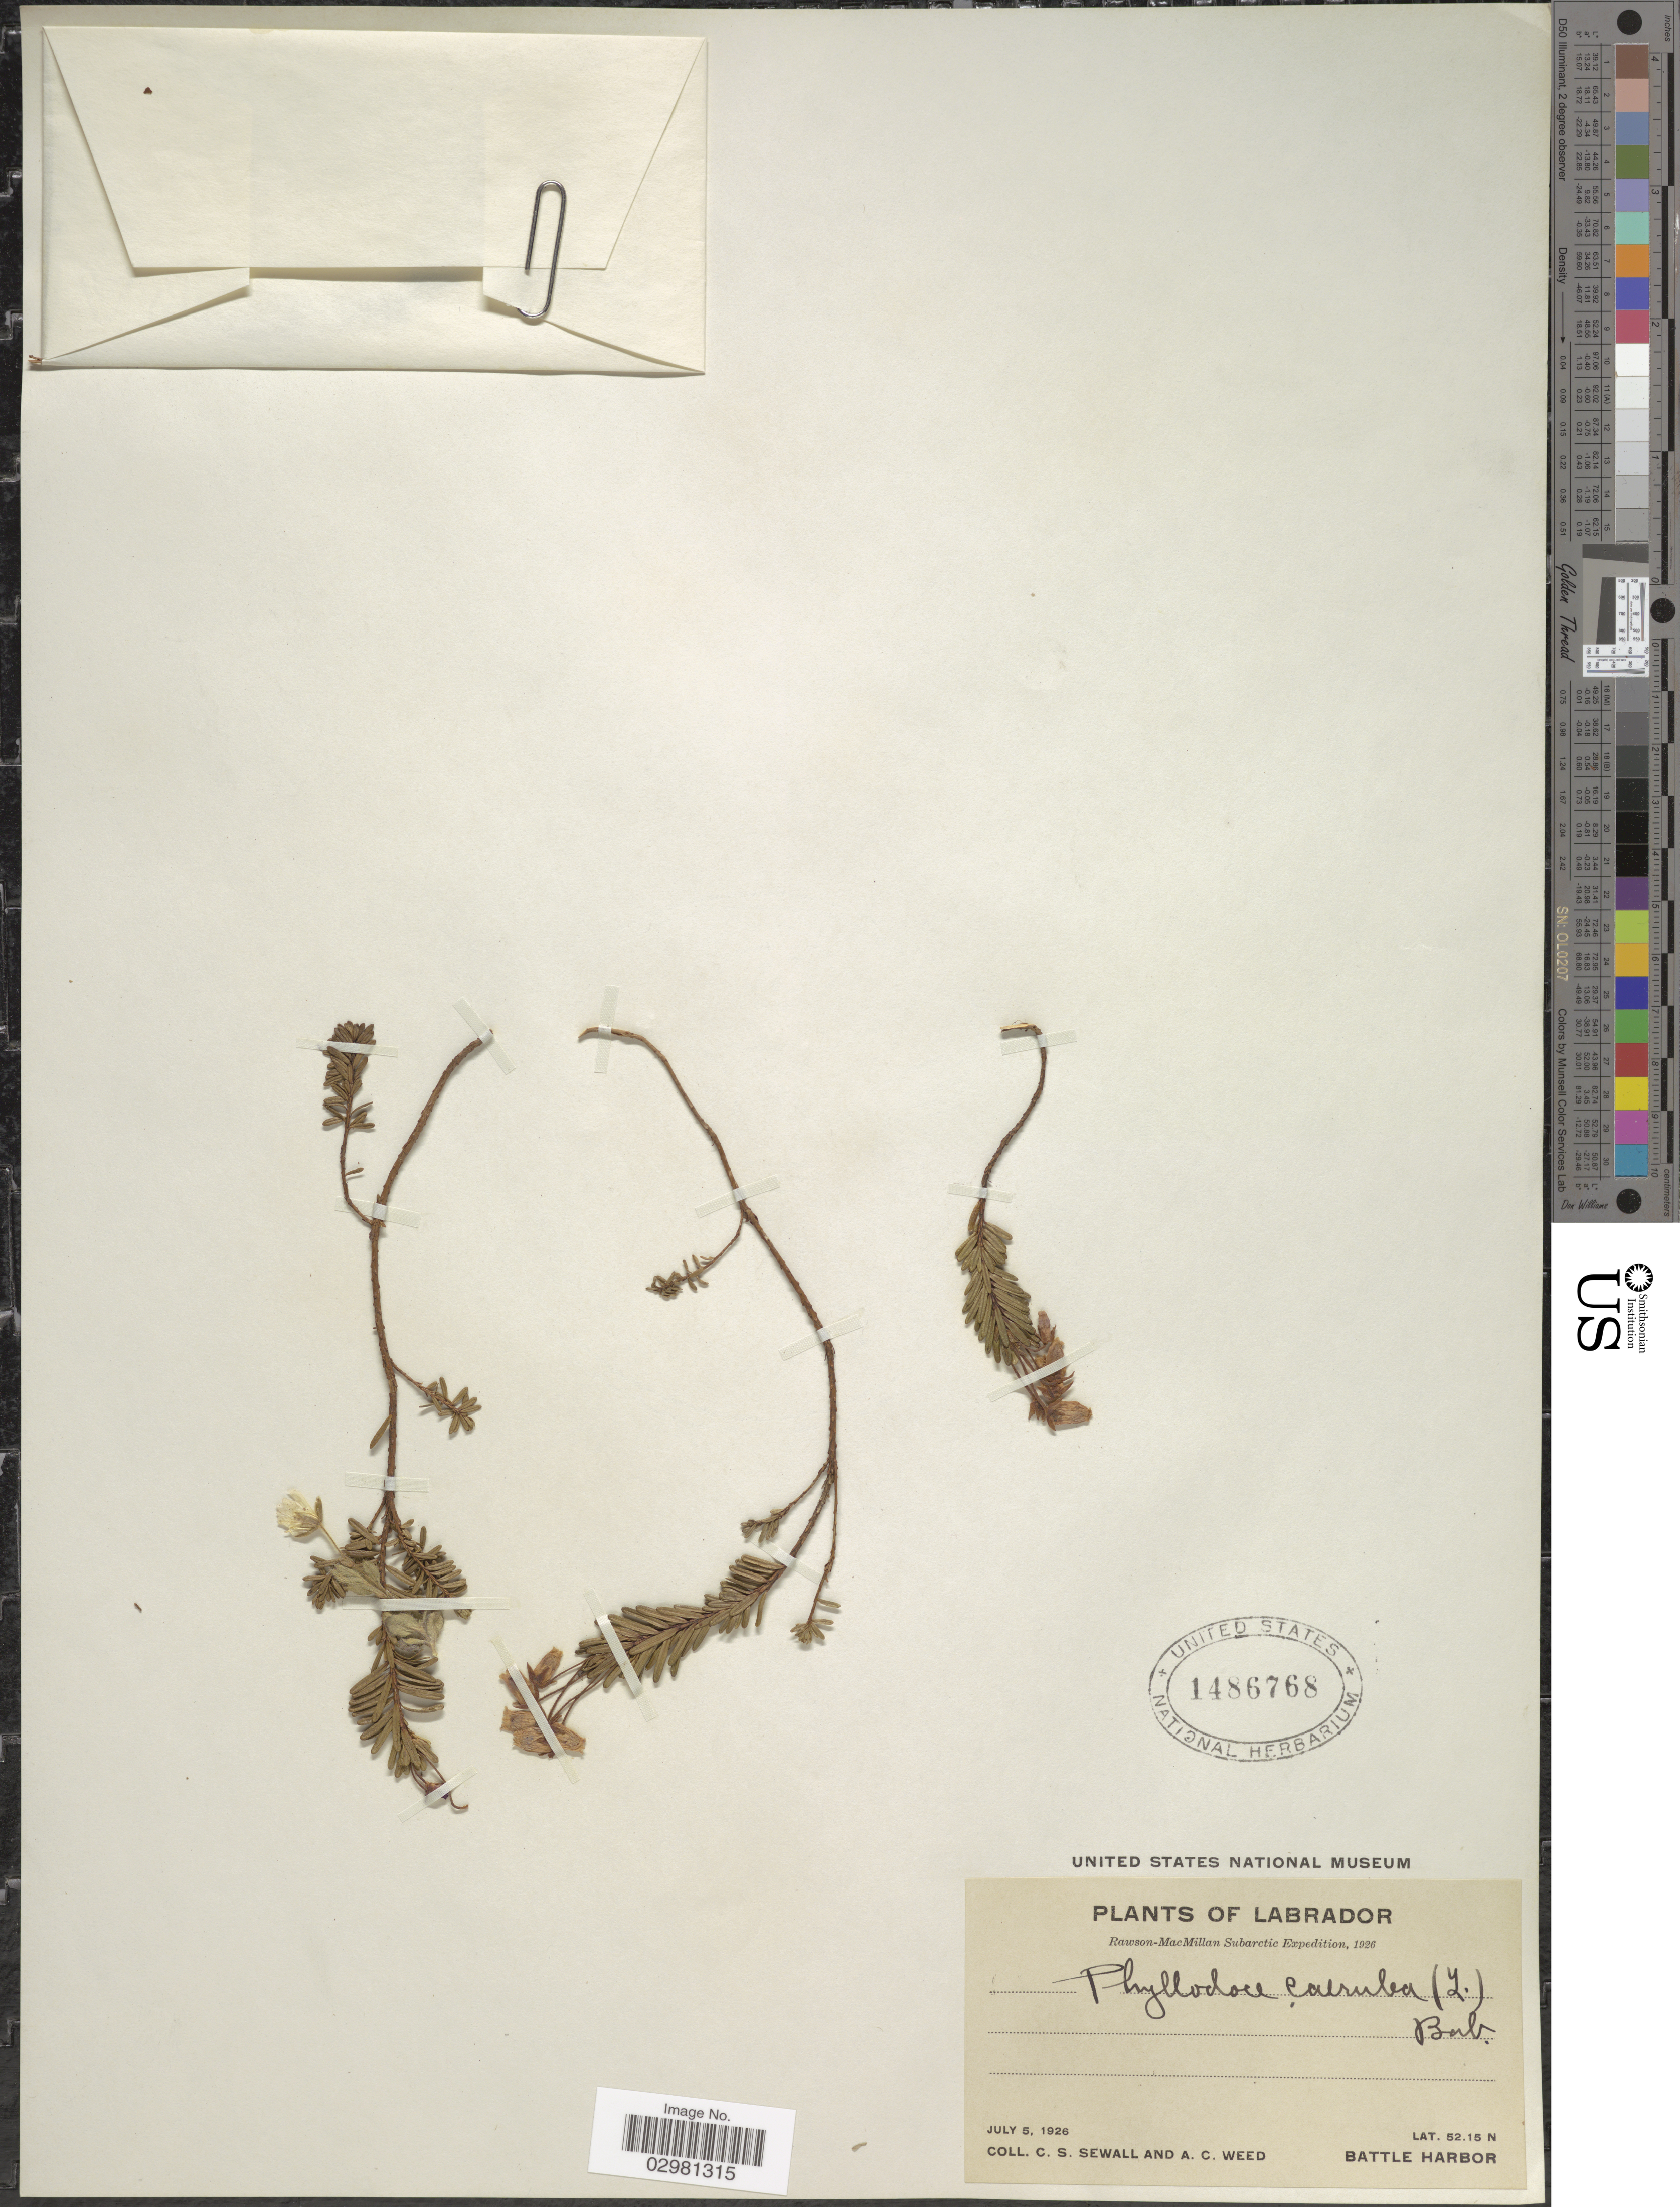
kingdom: Plantae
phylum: Tracheophyta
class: Magnoliopsida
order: Ericales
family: Ericaceae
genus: Phyllodoce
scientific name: Phyllodoce caerulea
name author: (L.) Bab.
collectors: C. Sewall & A. Weed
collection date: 1926-07-05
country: Canada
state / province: Newfoundland and Labrador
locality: Labrador, Subarctic, Battle Harbor.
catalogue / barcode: US 1486768